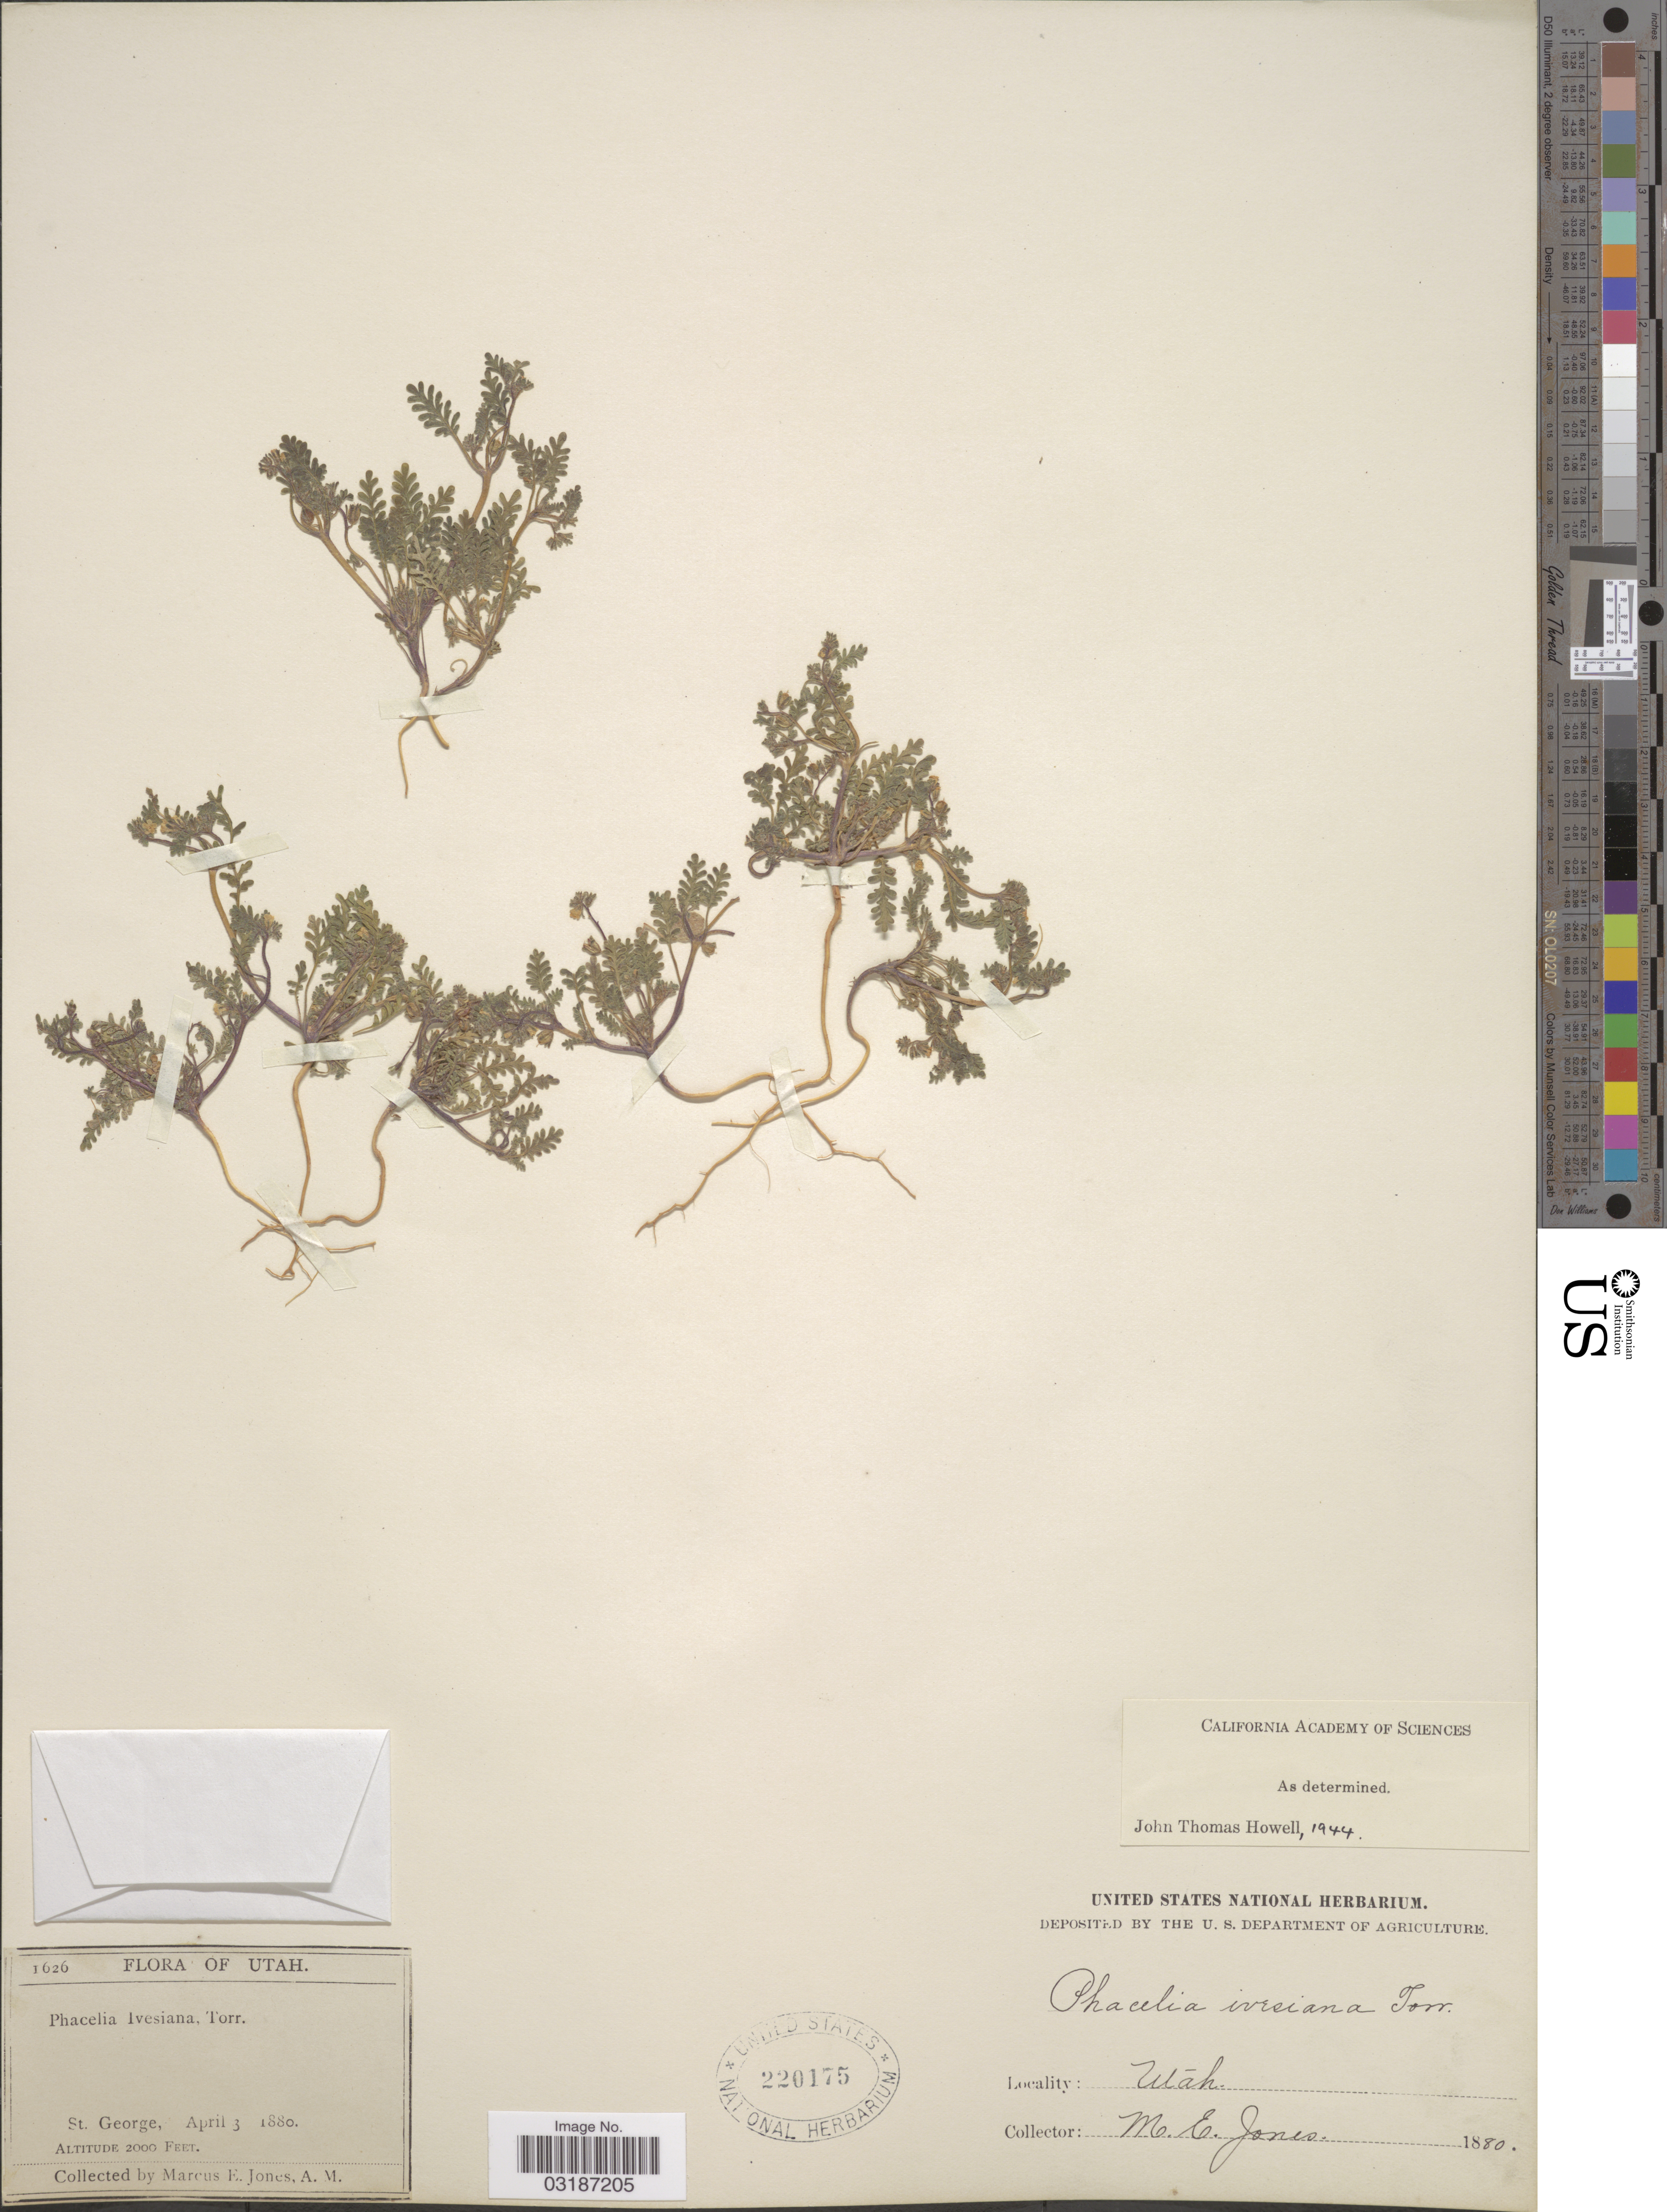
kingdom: Plantae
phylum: Tracheophyta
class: Magnoliopsida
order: Boraginales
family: Hydrophyllaceae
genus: Phacelia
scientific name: Phacelia ivesiana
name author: Torr.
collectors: M. E. Jones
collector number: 1626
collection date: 1880-04-03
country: United States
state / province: Utah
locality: St. George.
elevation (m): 610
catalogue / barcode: US 220175